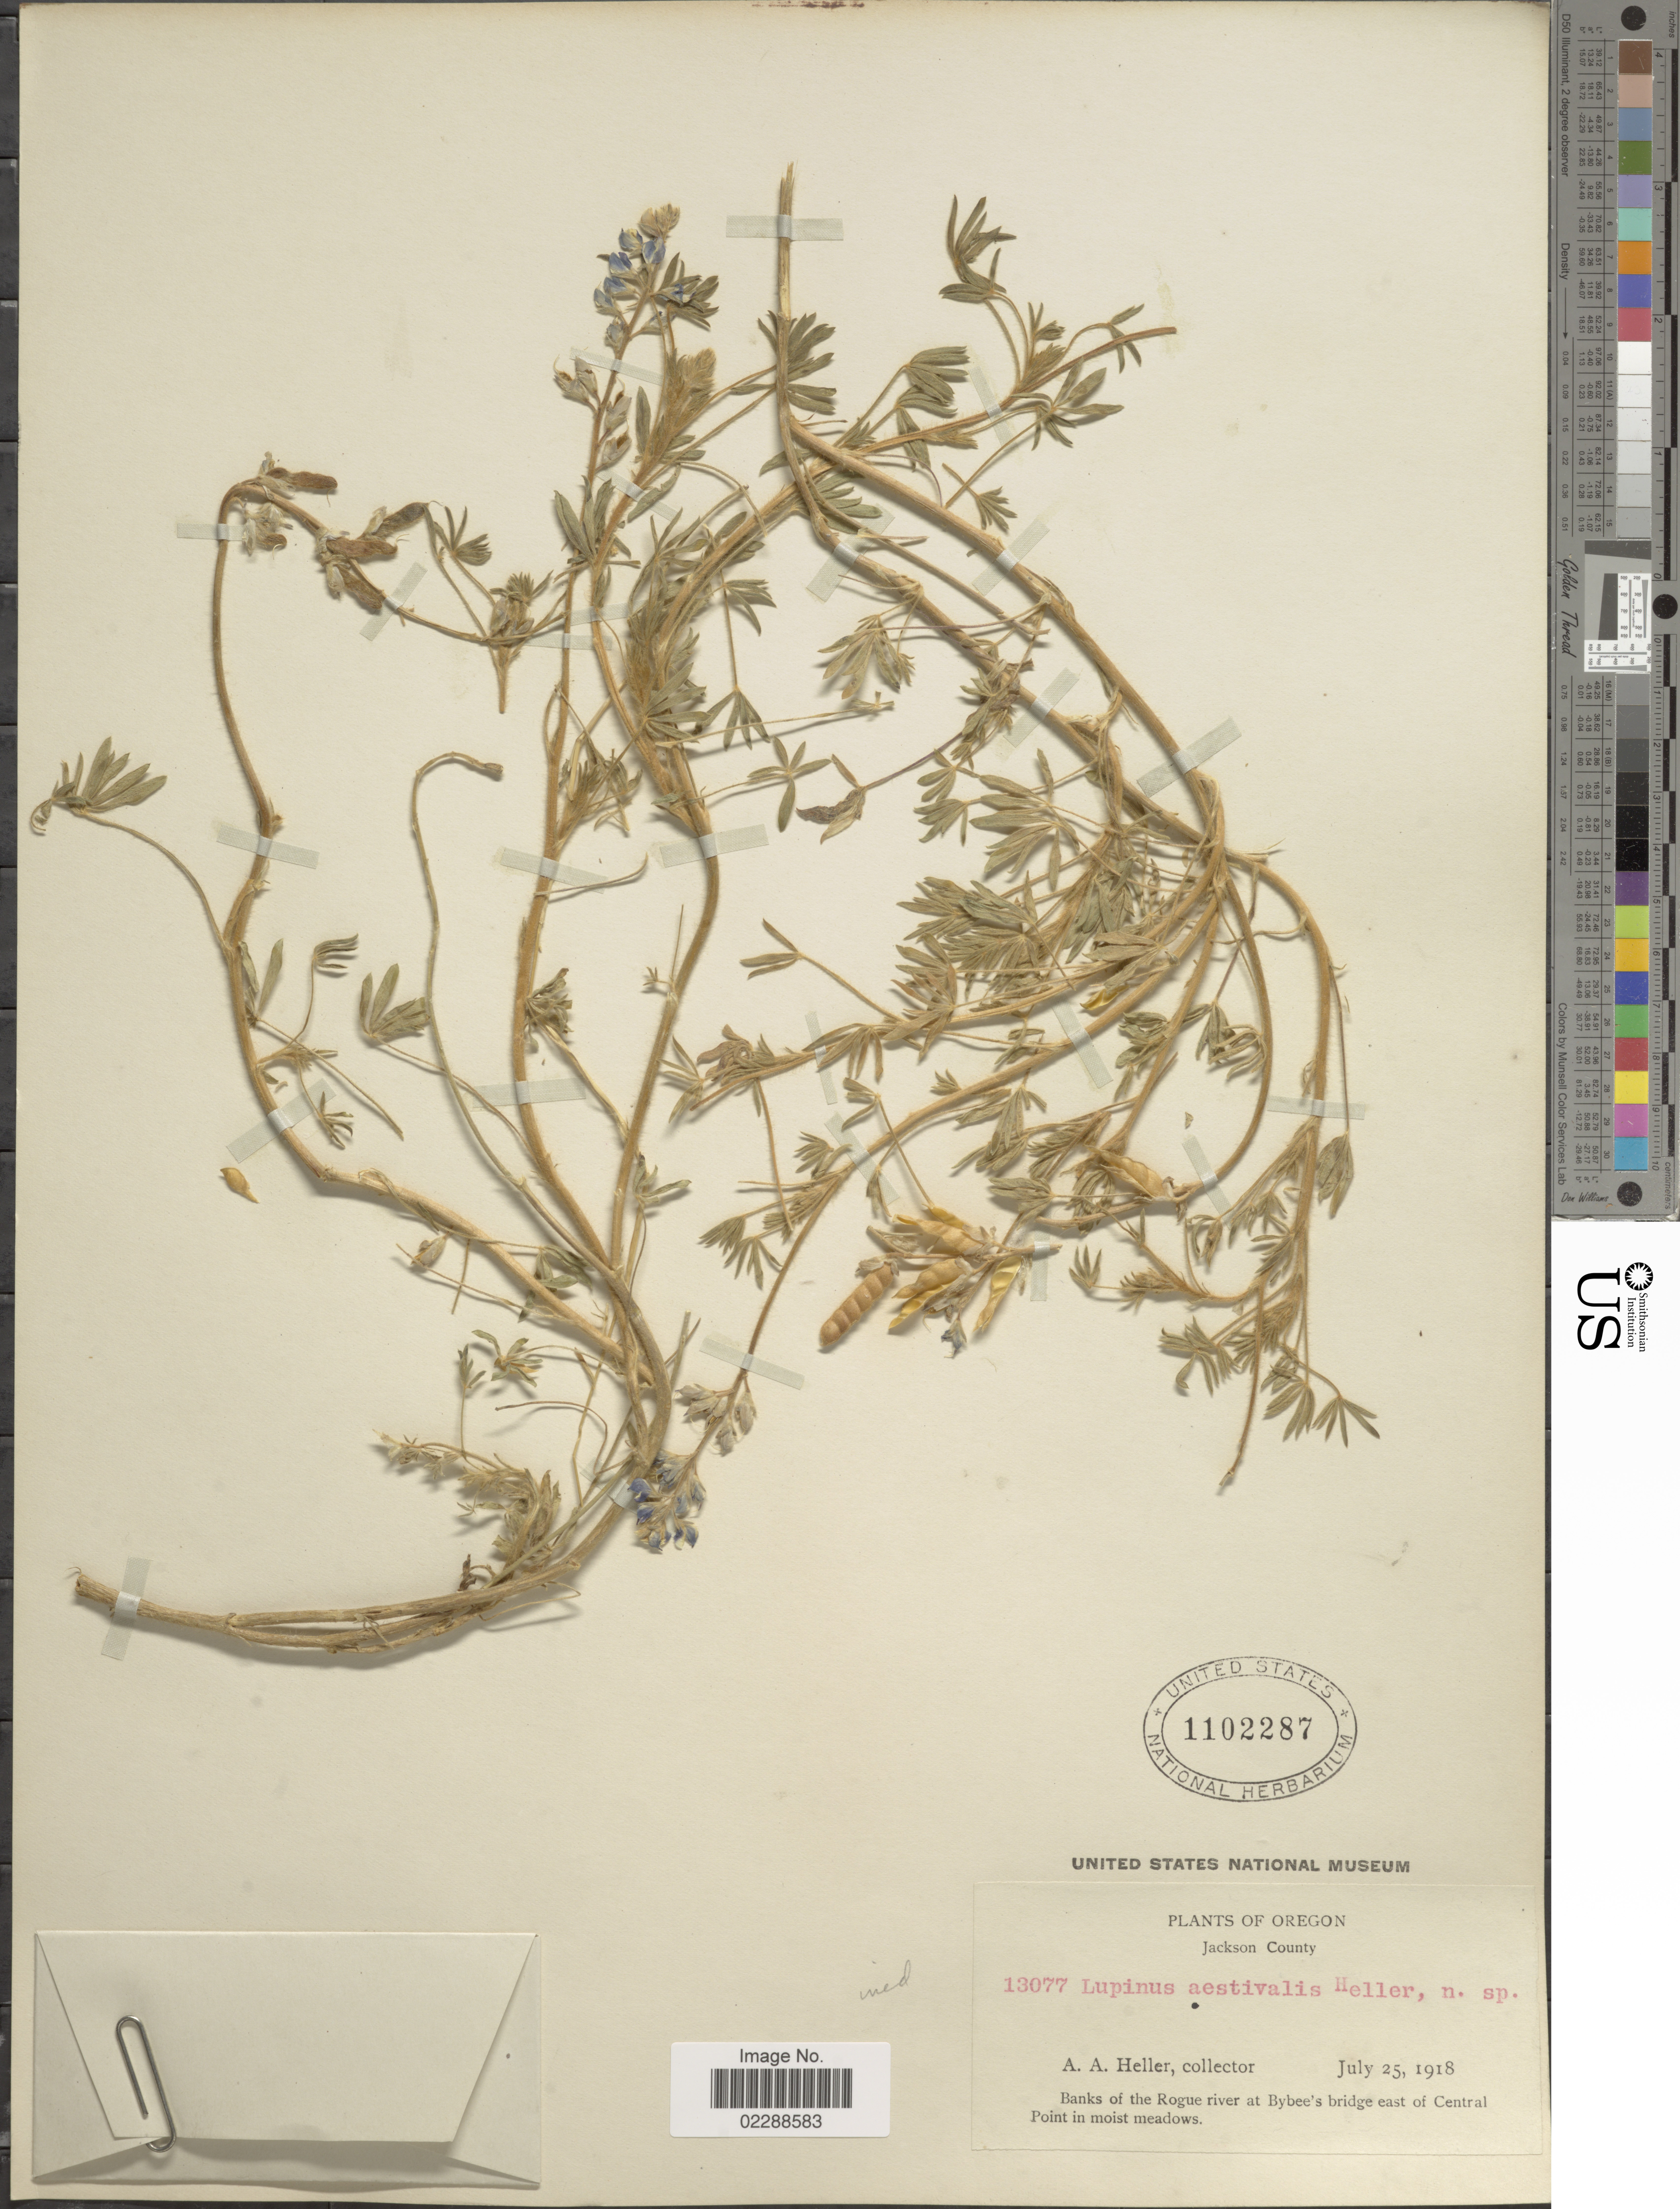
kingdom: Plantae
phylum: Tracheophyta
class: Magnoliopsida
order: Fabales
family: Fabaceae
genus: Lupinus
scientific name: Lupinus sp.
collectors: A. A. Heller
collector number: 13077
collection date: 1918-07-25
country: United States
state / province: Oregon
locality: Jackson County, Banks of the Rogue river at Bybee's bridge east of Central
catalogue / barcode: US 1102287